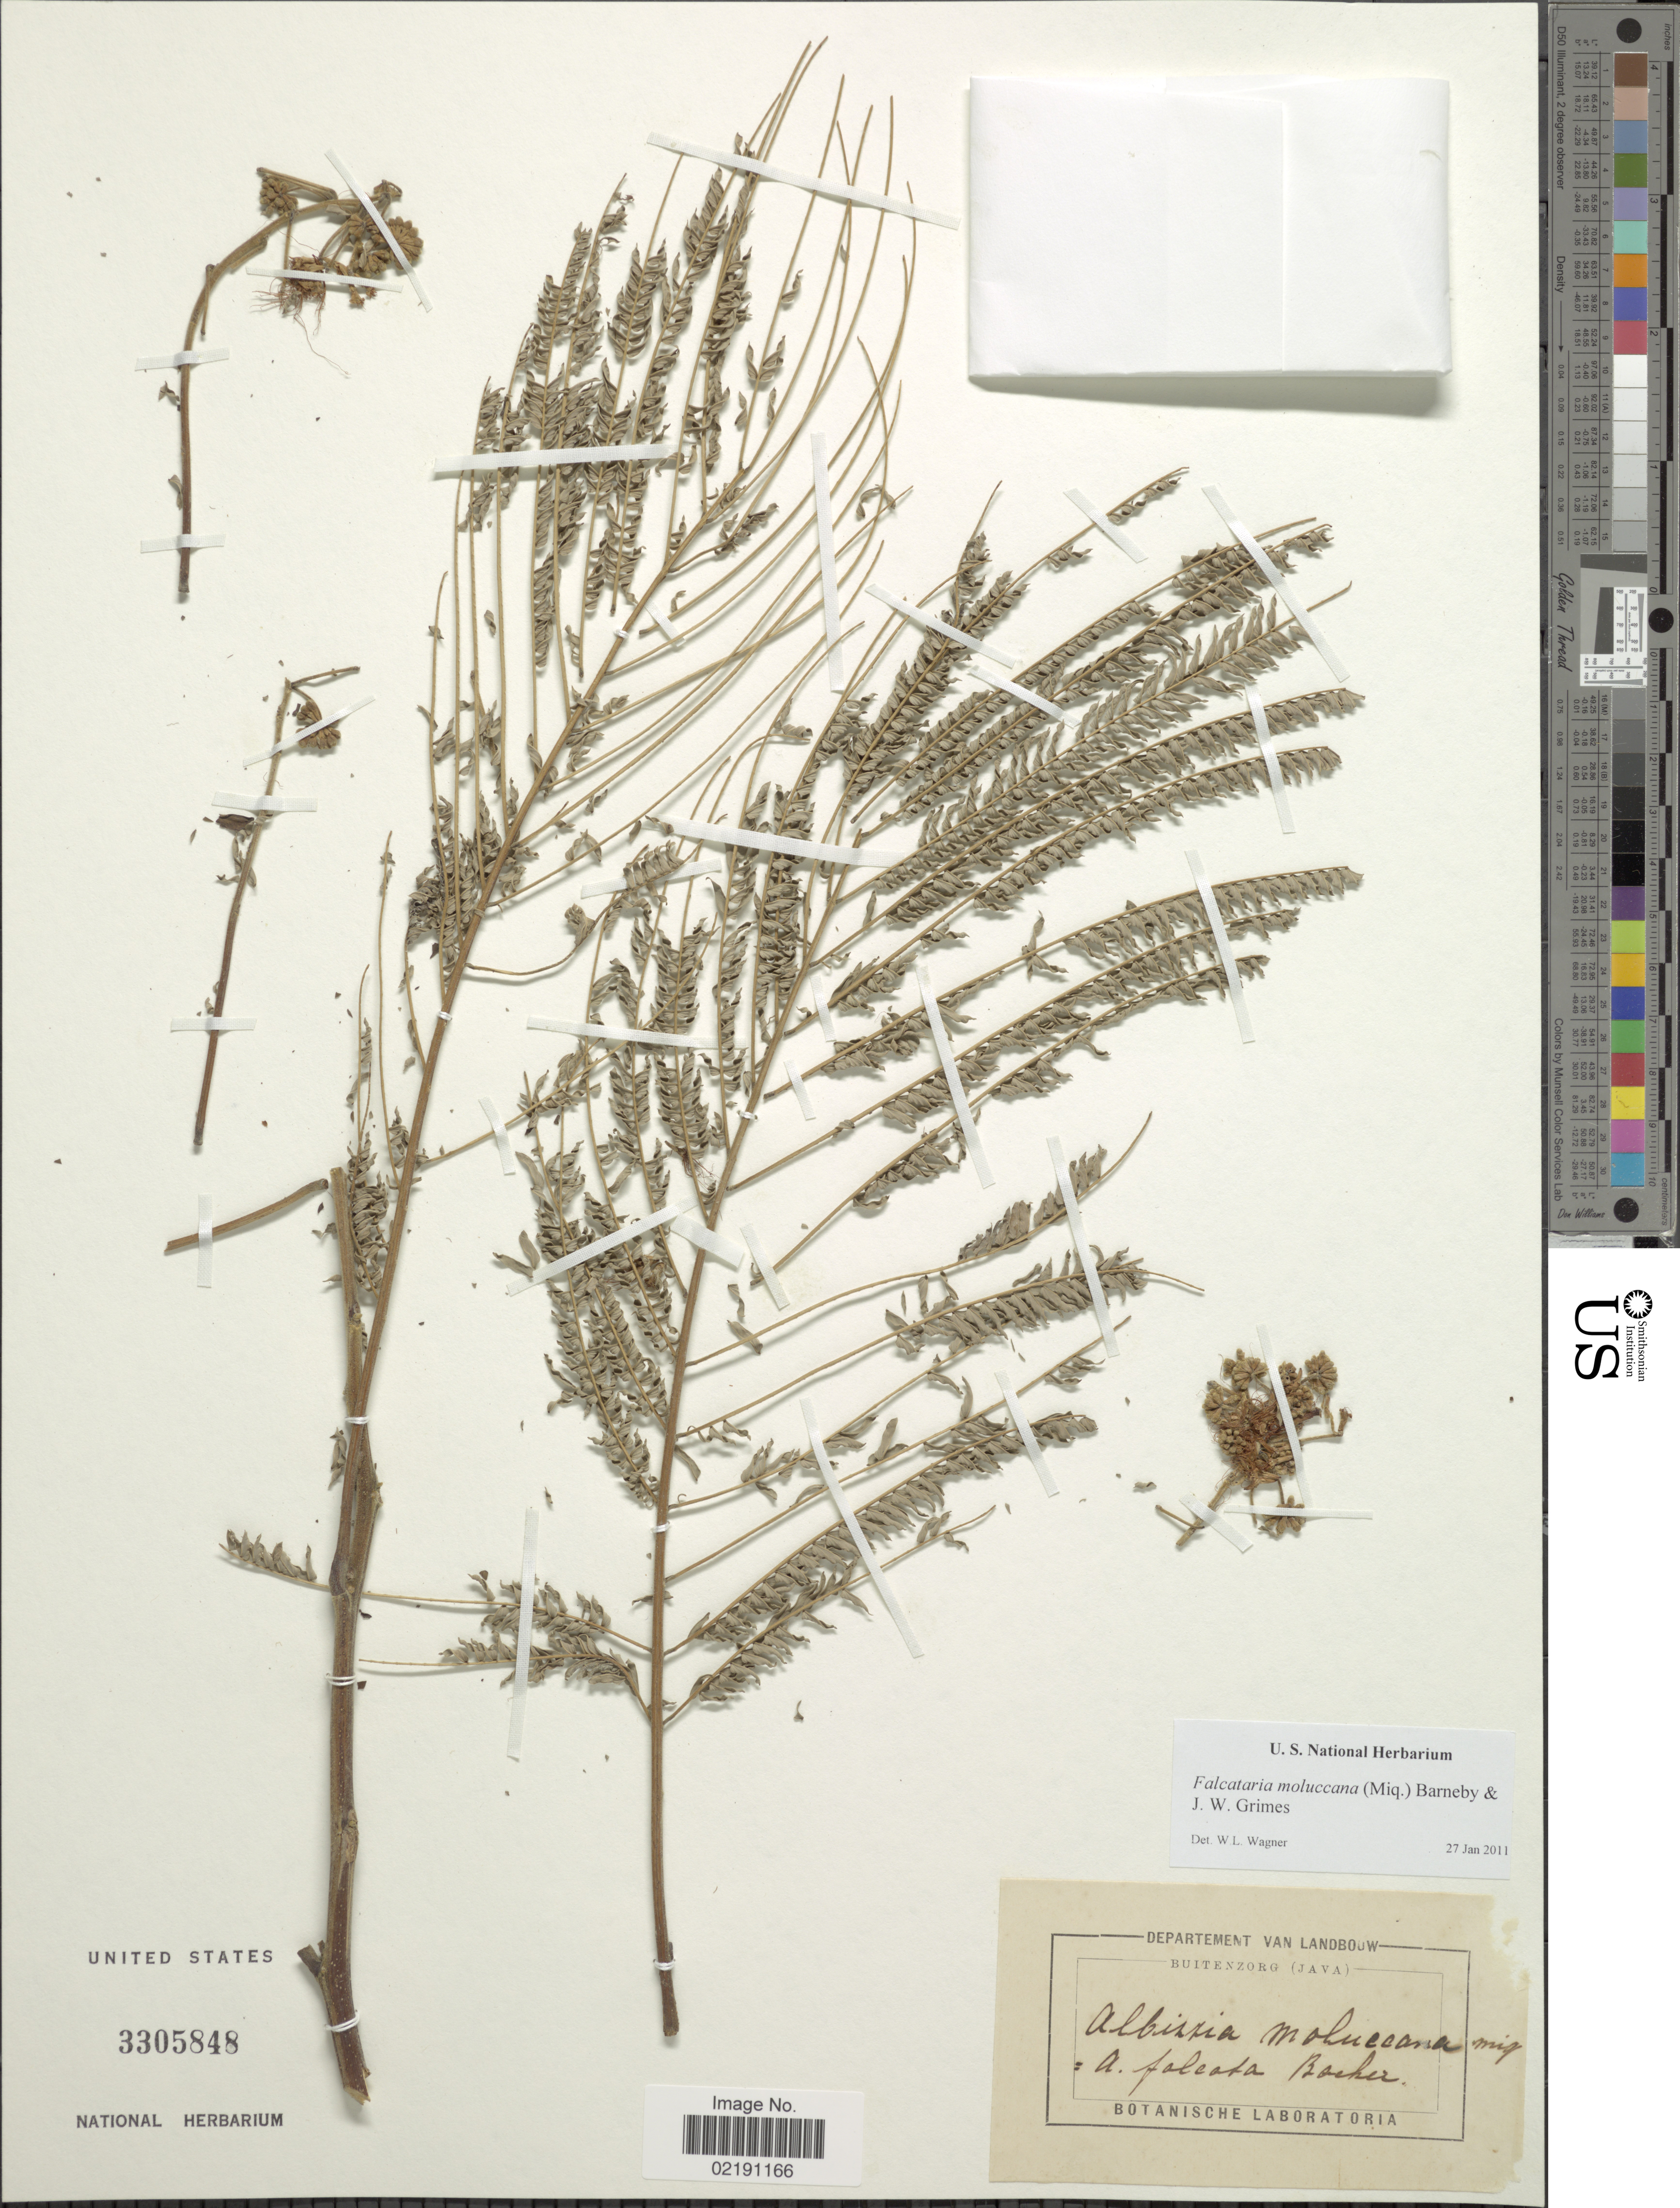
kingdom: Plantae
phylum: Tracheophyta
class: Magnoliopsida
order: Fabales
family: Fabaceae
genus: Falcataria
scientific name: Falcataria moluccana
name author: (Miq.) Barneby & Grimes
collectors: Botanische Laboratoria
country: Indonesia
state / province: Java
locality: Department van Landbouw. Buitenzorg (Java)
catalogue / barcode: US 3305848